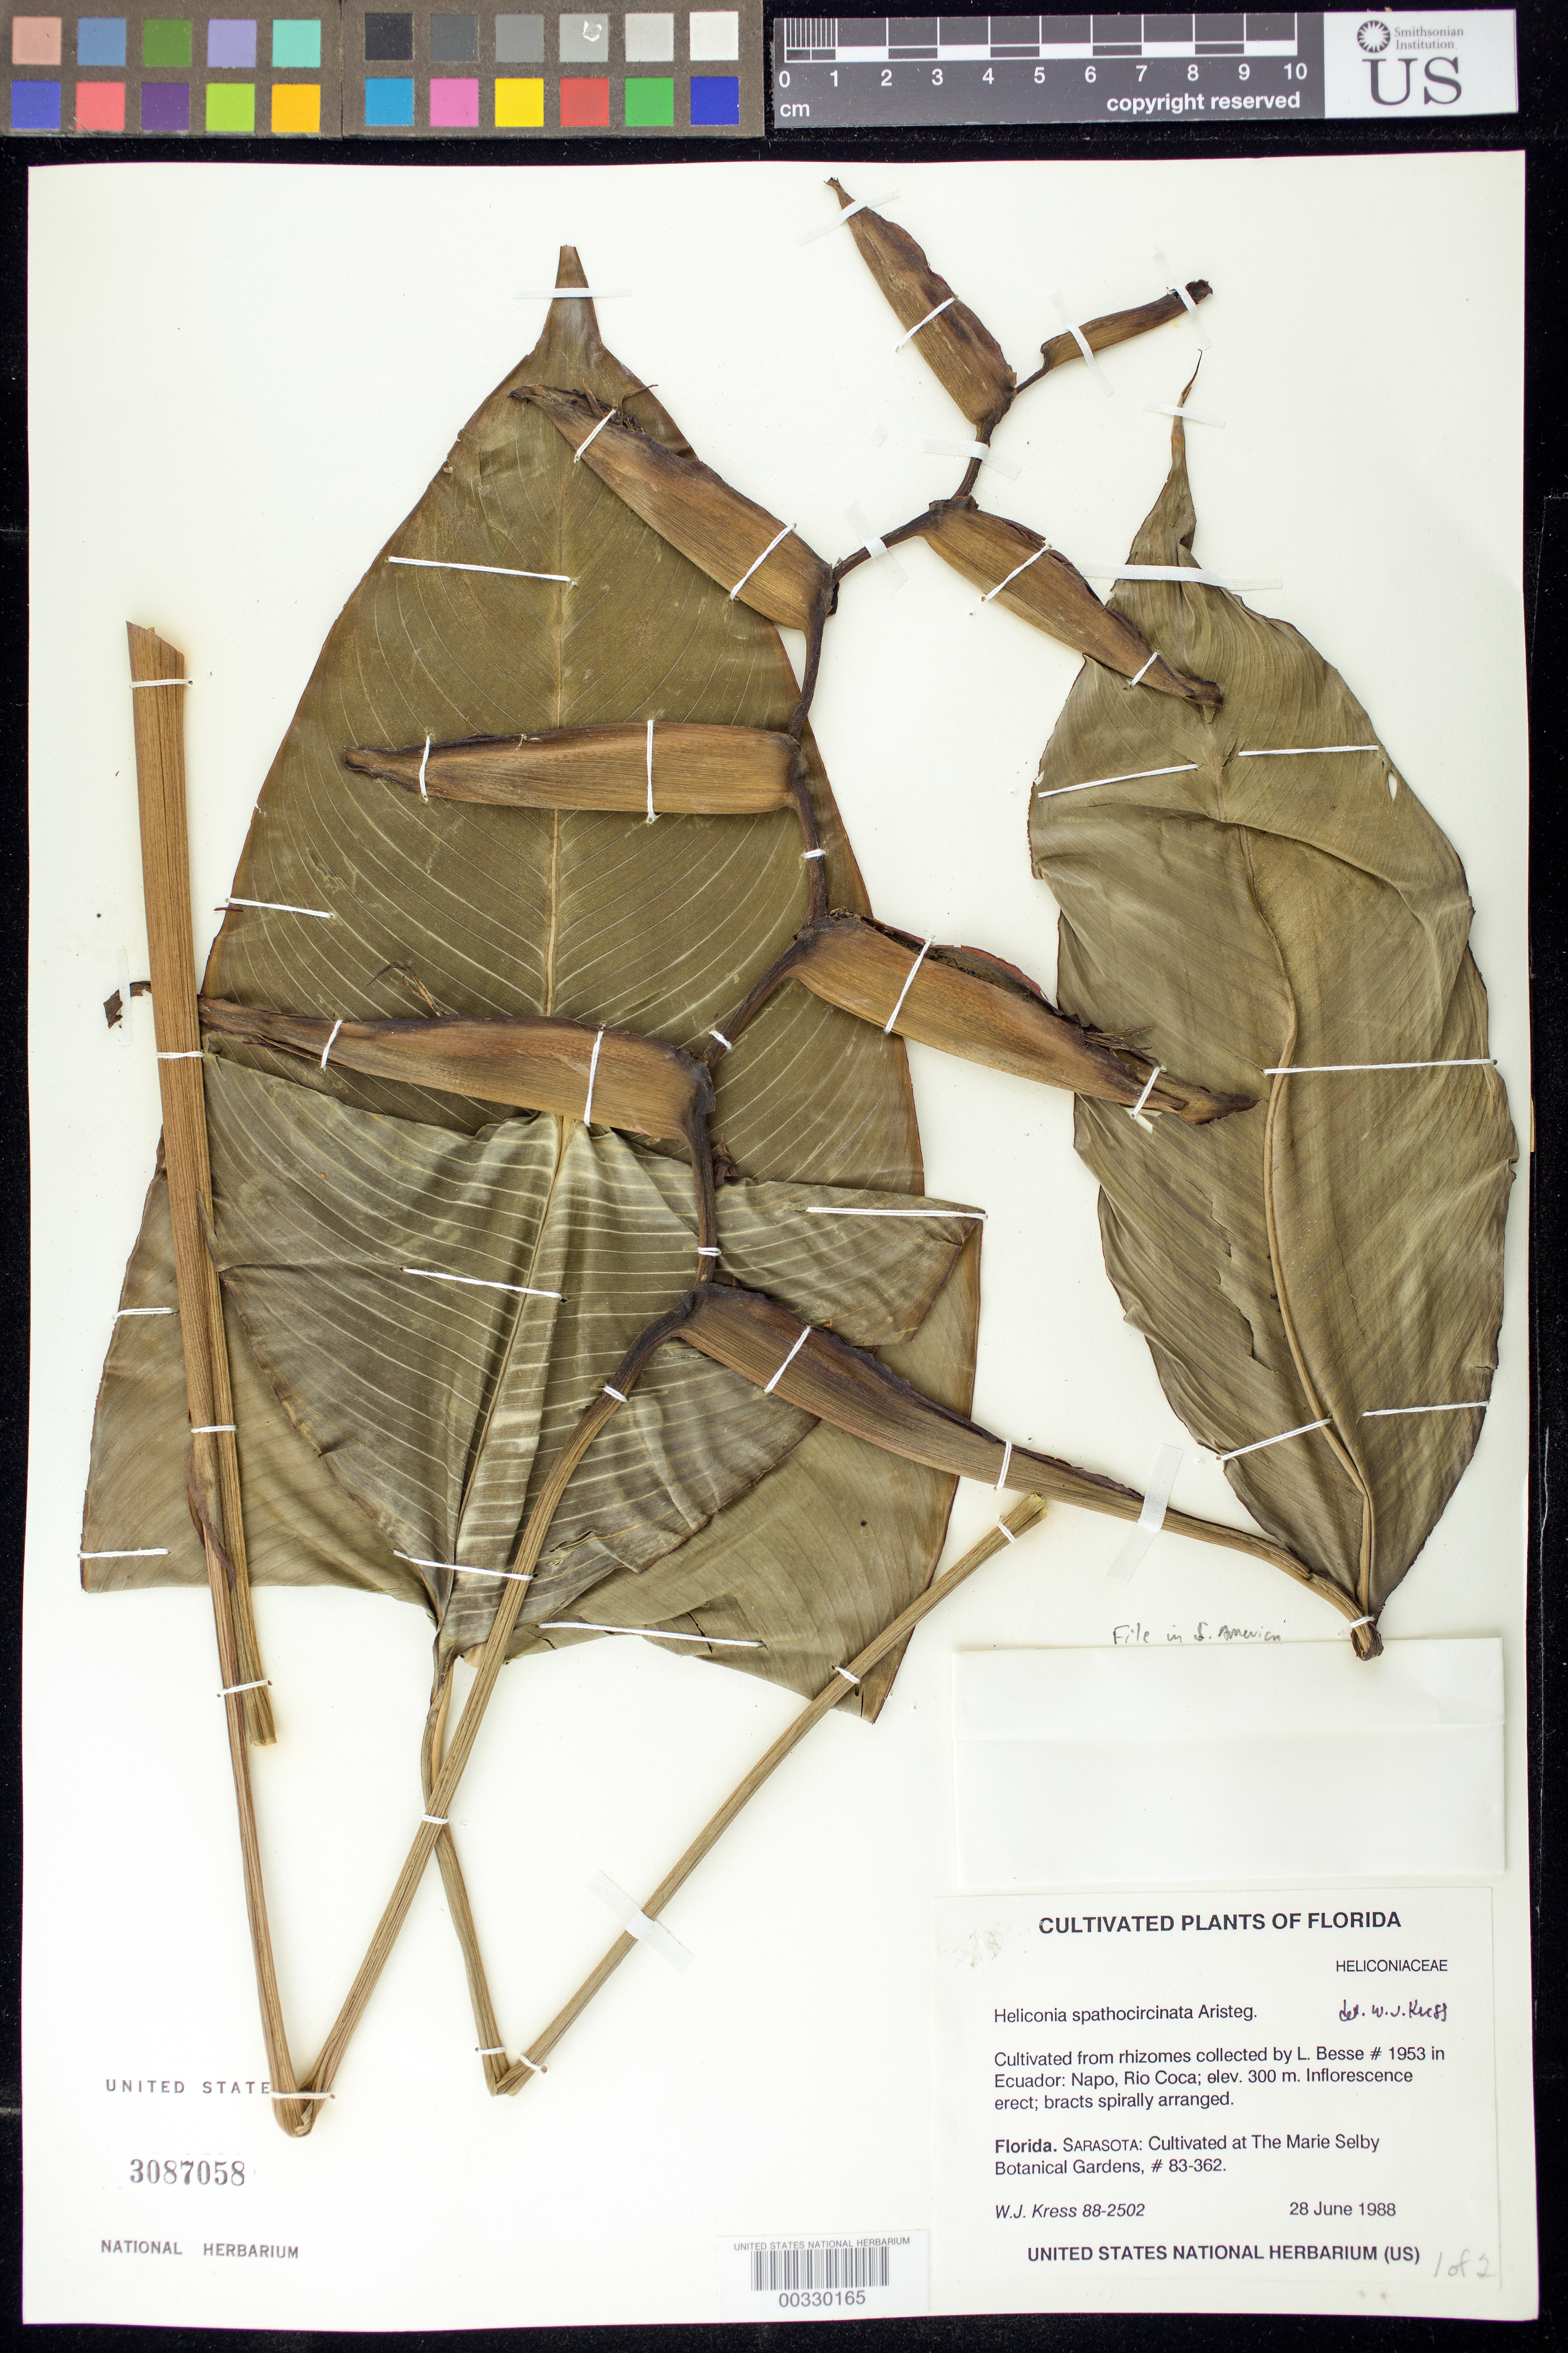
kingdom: Plantae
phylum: Tracheophyta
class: Liliopsida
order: Zingiberales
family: Heliconiaceae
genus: Heliconia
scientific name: Heliconia spathocircinata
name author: Aristeg.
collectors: W. J. Kress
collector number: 88-2502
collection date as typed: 28 Jun 1988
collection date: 1988-06-28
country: Ecuador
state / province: Napo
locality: Rio coca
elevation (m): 300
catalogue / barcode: US 3087058